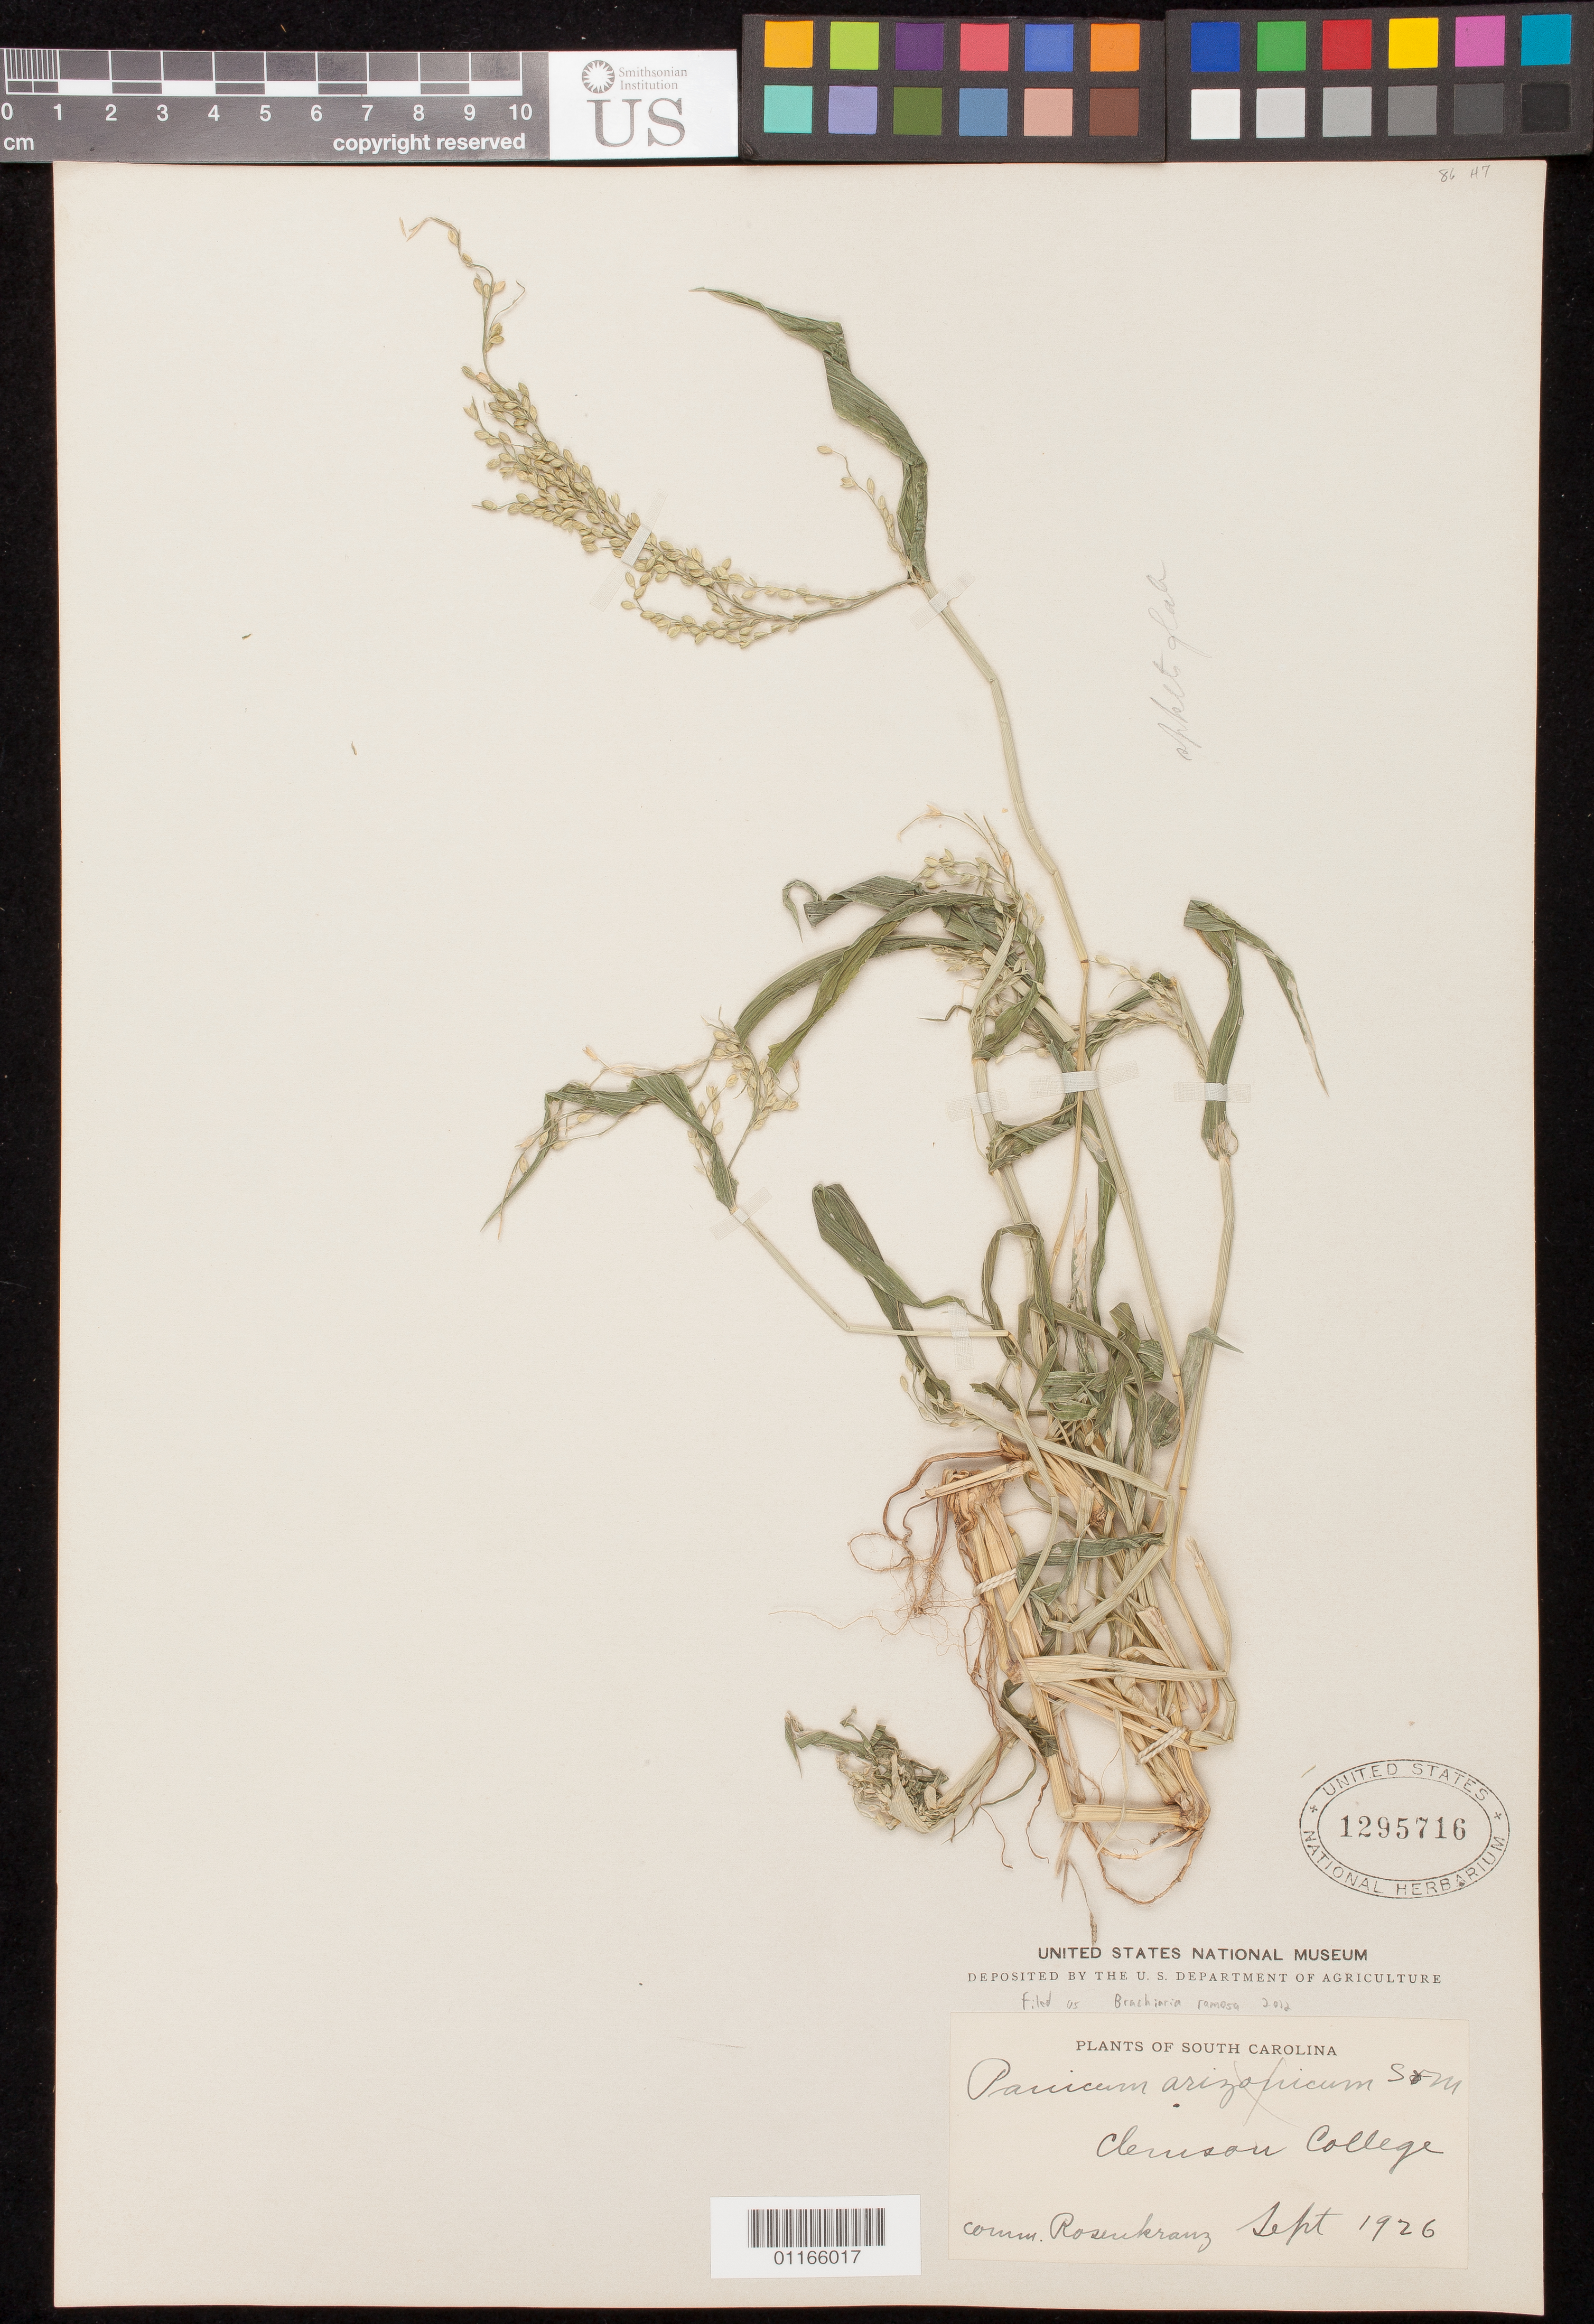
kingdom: Plantae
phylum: Tracheophyta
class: Liliopsida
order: Poales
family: Poaceae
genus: Brachiaria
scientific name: Brachiaria ramosa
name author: (L.) Stapf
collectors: Rosenkranz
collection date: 1926-09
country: United States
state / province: South Carolina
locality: Clemson College.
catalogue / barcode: US 1295716